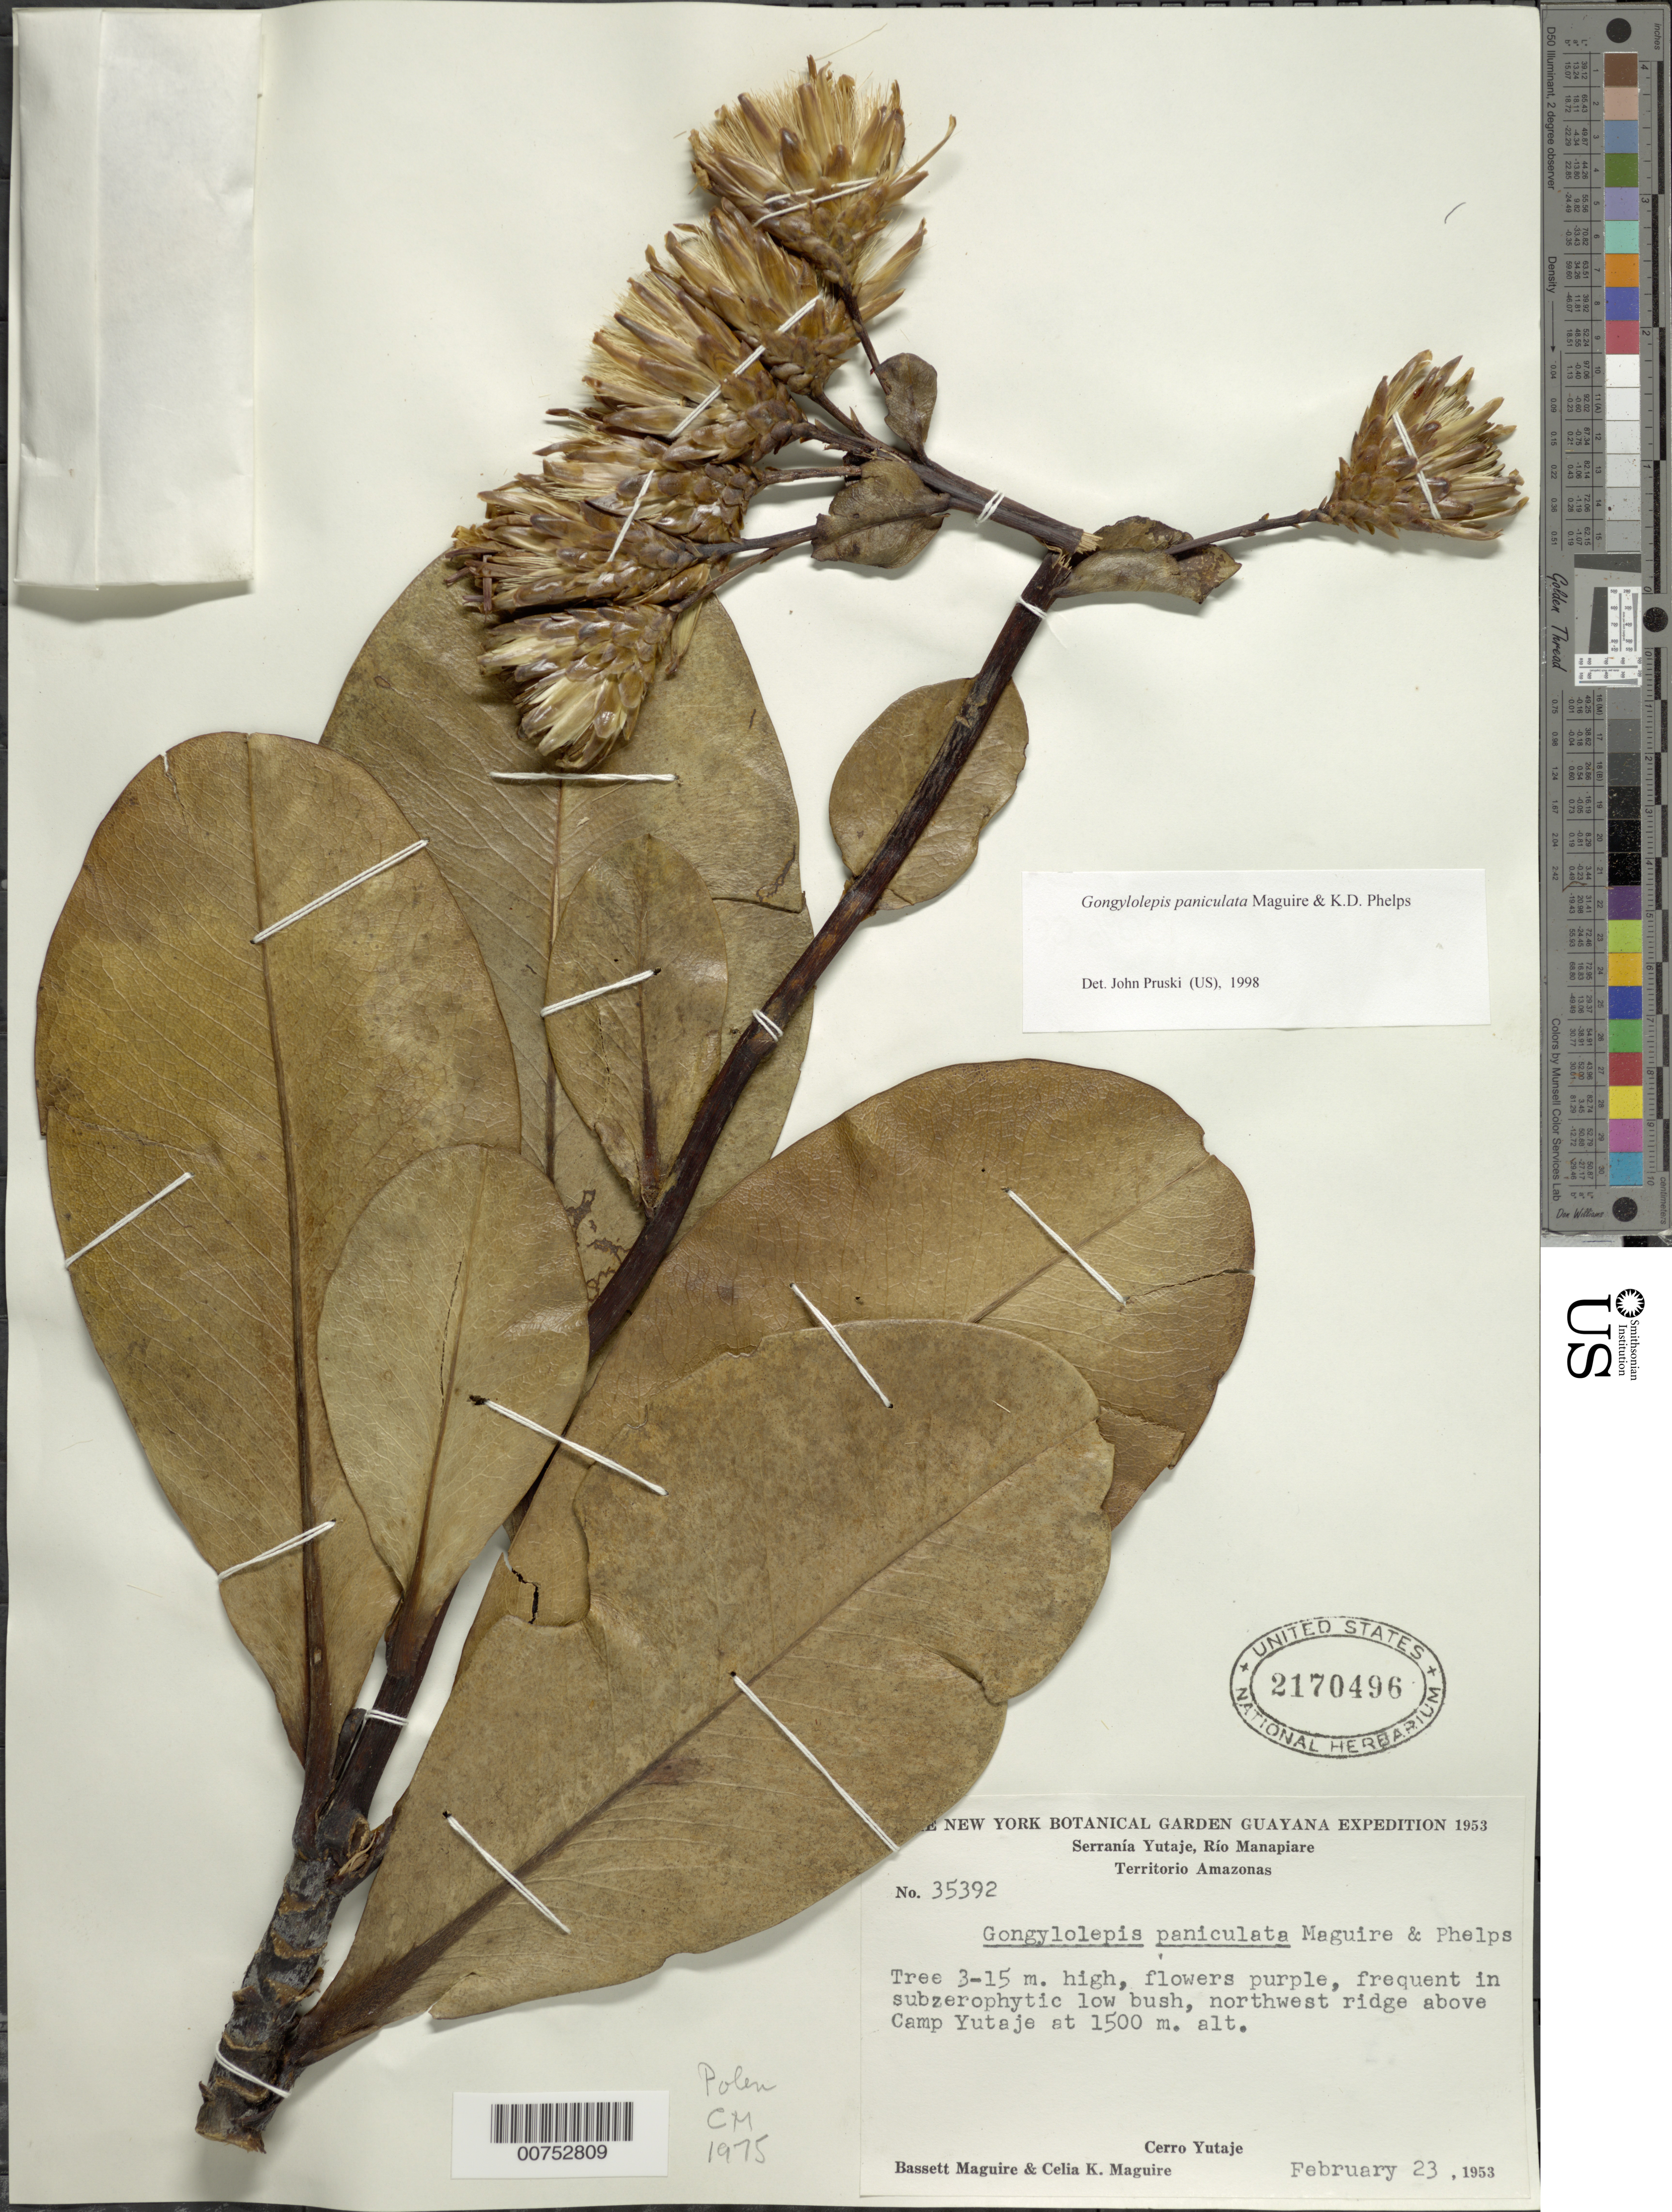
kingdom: Plantae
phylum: Tracheophyta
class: Magnoliopsida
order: Asterales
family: Asteraceae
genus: Gongylolepis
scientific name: Gongylolepis paniculata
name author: Maguire & K.D. Phelps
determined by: Pruski, J. F.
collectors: B. Maguire & C. K. Maguire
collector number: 35392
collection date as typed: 23-Feb-53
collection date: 1953-02-23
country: Venezuela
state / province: Amazonas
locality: Serranía Yutajé, Caño Yutajé, Río Manapiare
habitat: Subserophytic low bush, northwest ridge above Camp.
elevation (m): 1500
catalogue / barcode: US 2170496